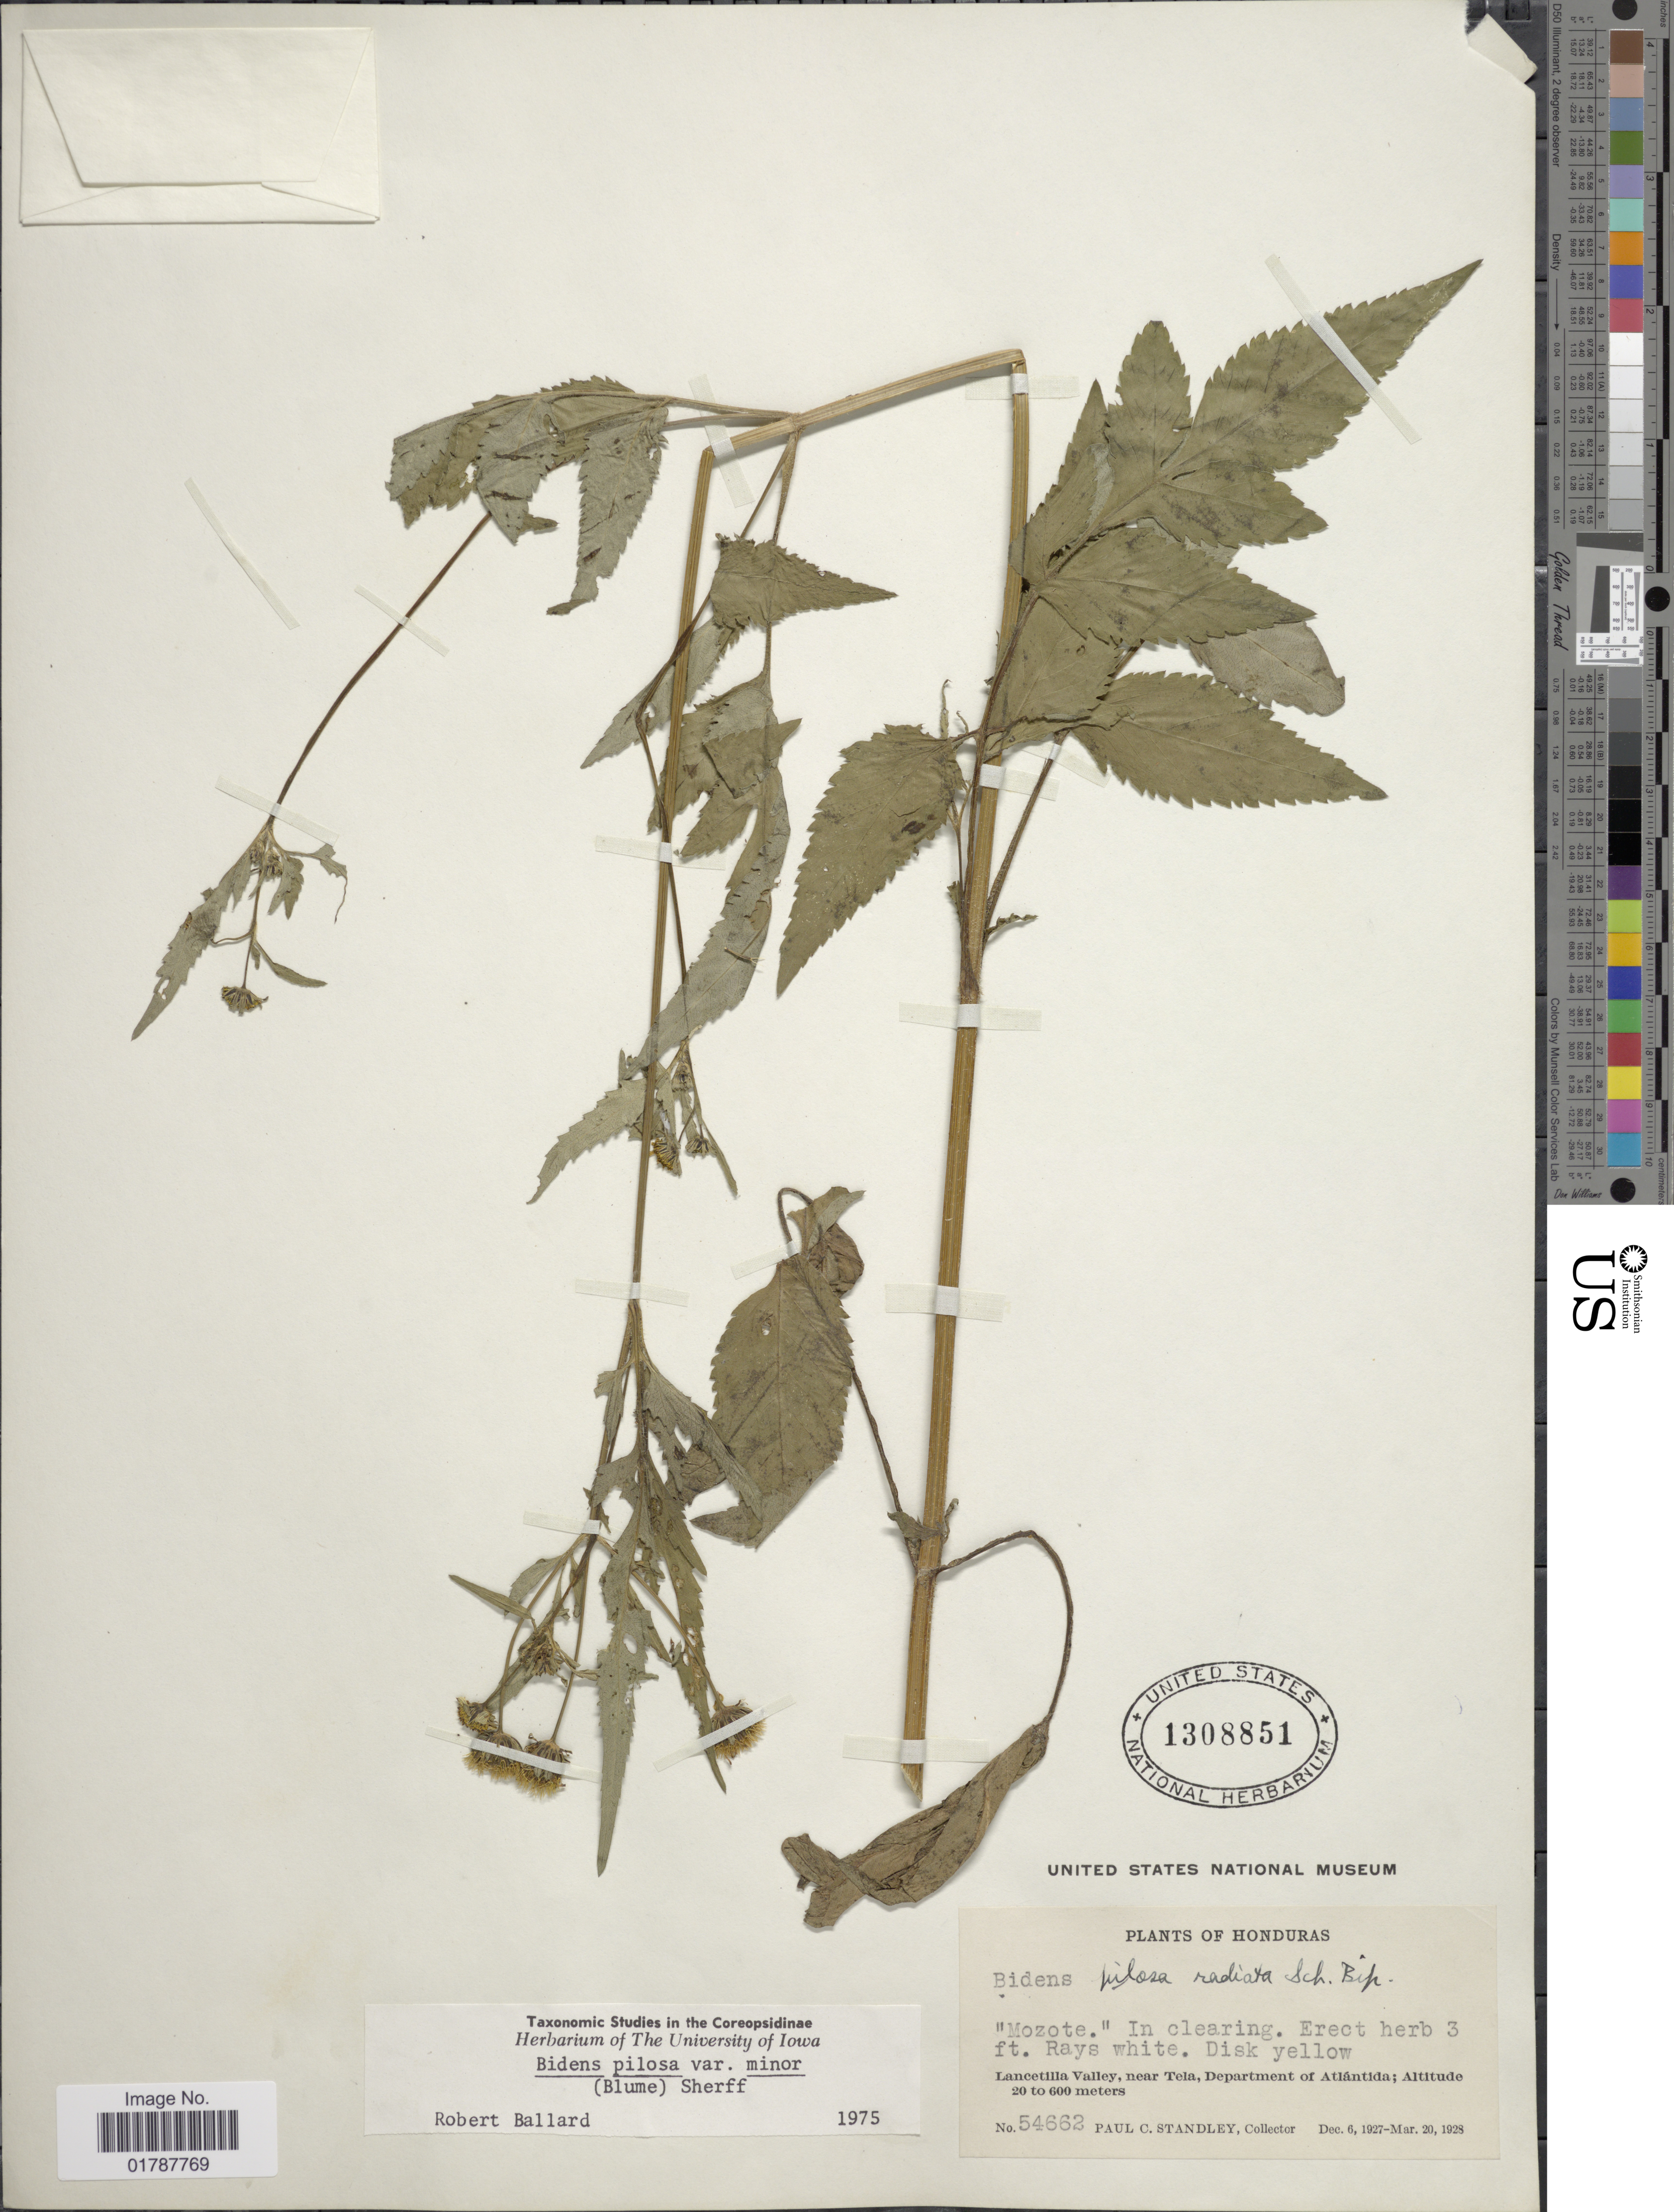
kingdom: Plantae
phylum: Tracheophyta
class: Magnoliopsida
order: Asterales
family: Asteraceae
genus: Bidens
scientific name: Bidens pilosa var. minor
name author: (Blume) Sherff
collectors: P. C. Standley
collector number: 54662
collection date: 1927-12-06/1928-03-20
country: Honduras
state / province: Atlántida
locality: Lancetilla Valley, near Tela, Department of Atlantida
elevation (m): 20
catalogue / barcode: US 1308851